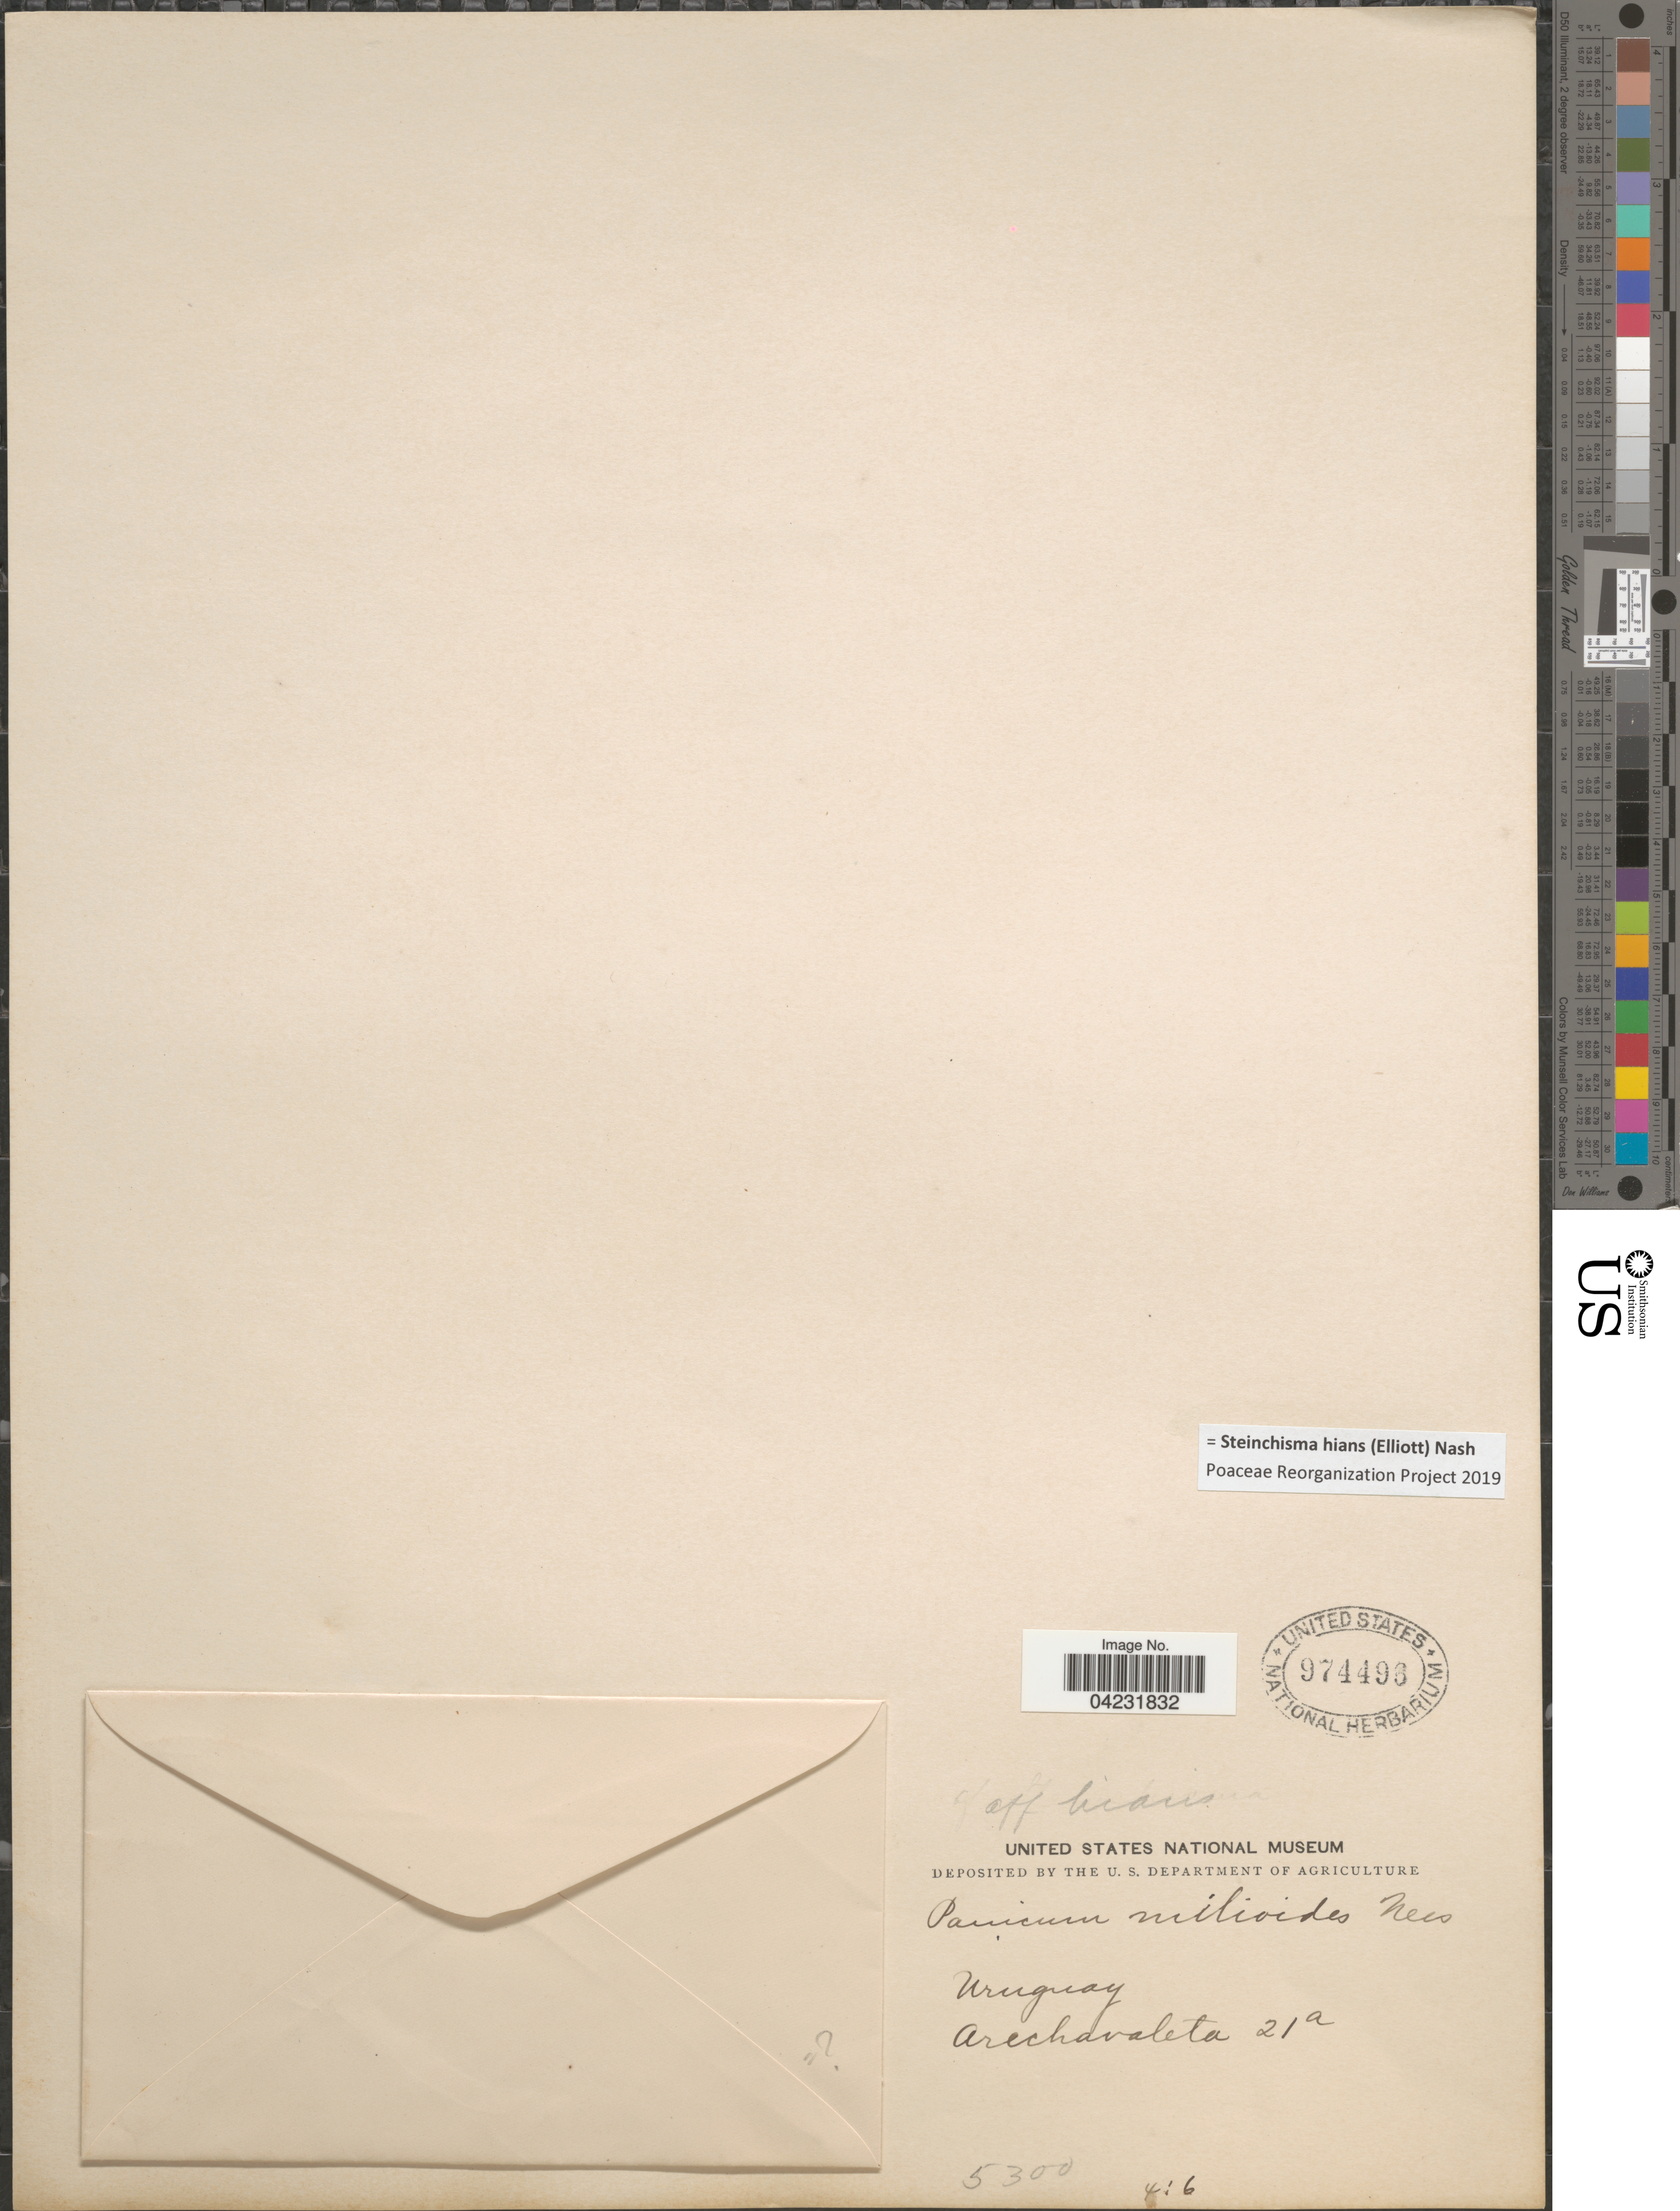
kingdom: Plantae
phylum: Tracheophyta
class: Liliopsida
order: Poales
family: Poaceae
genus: Steinchisma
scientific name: Steinchisma hians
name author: (Elliott) Nash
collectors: Arechavaleta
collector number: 21a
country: Uruguay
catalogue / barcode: US 974496